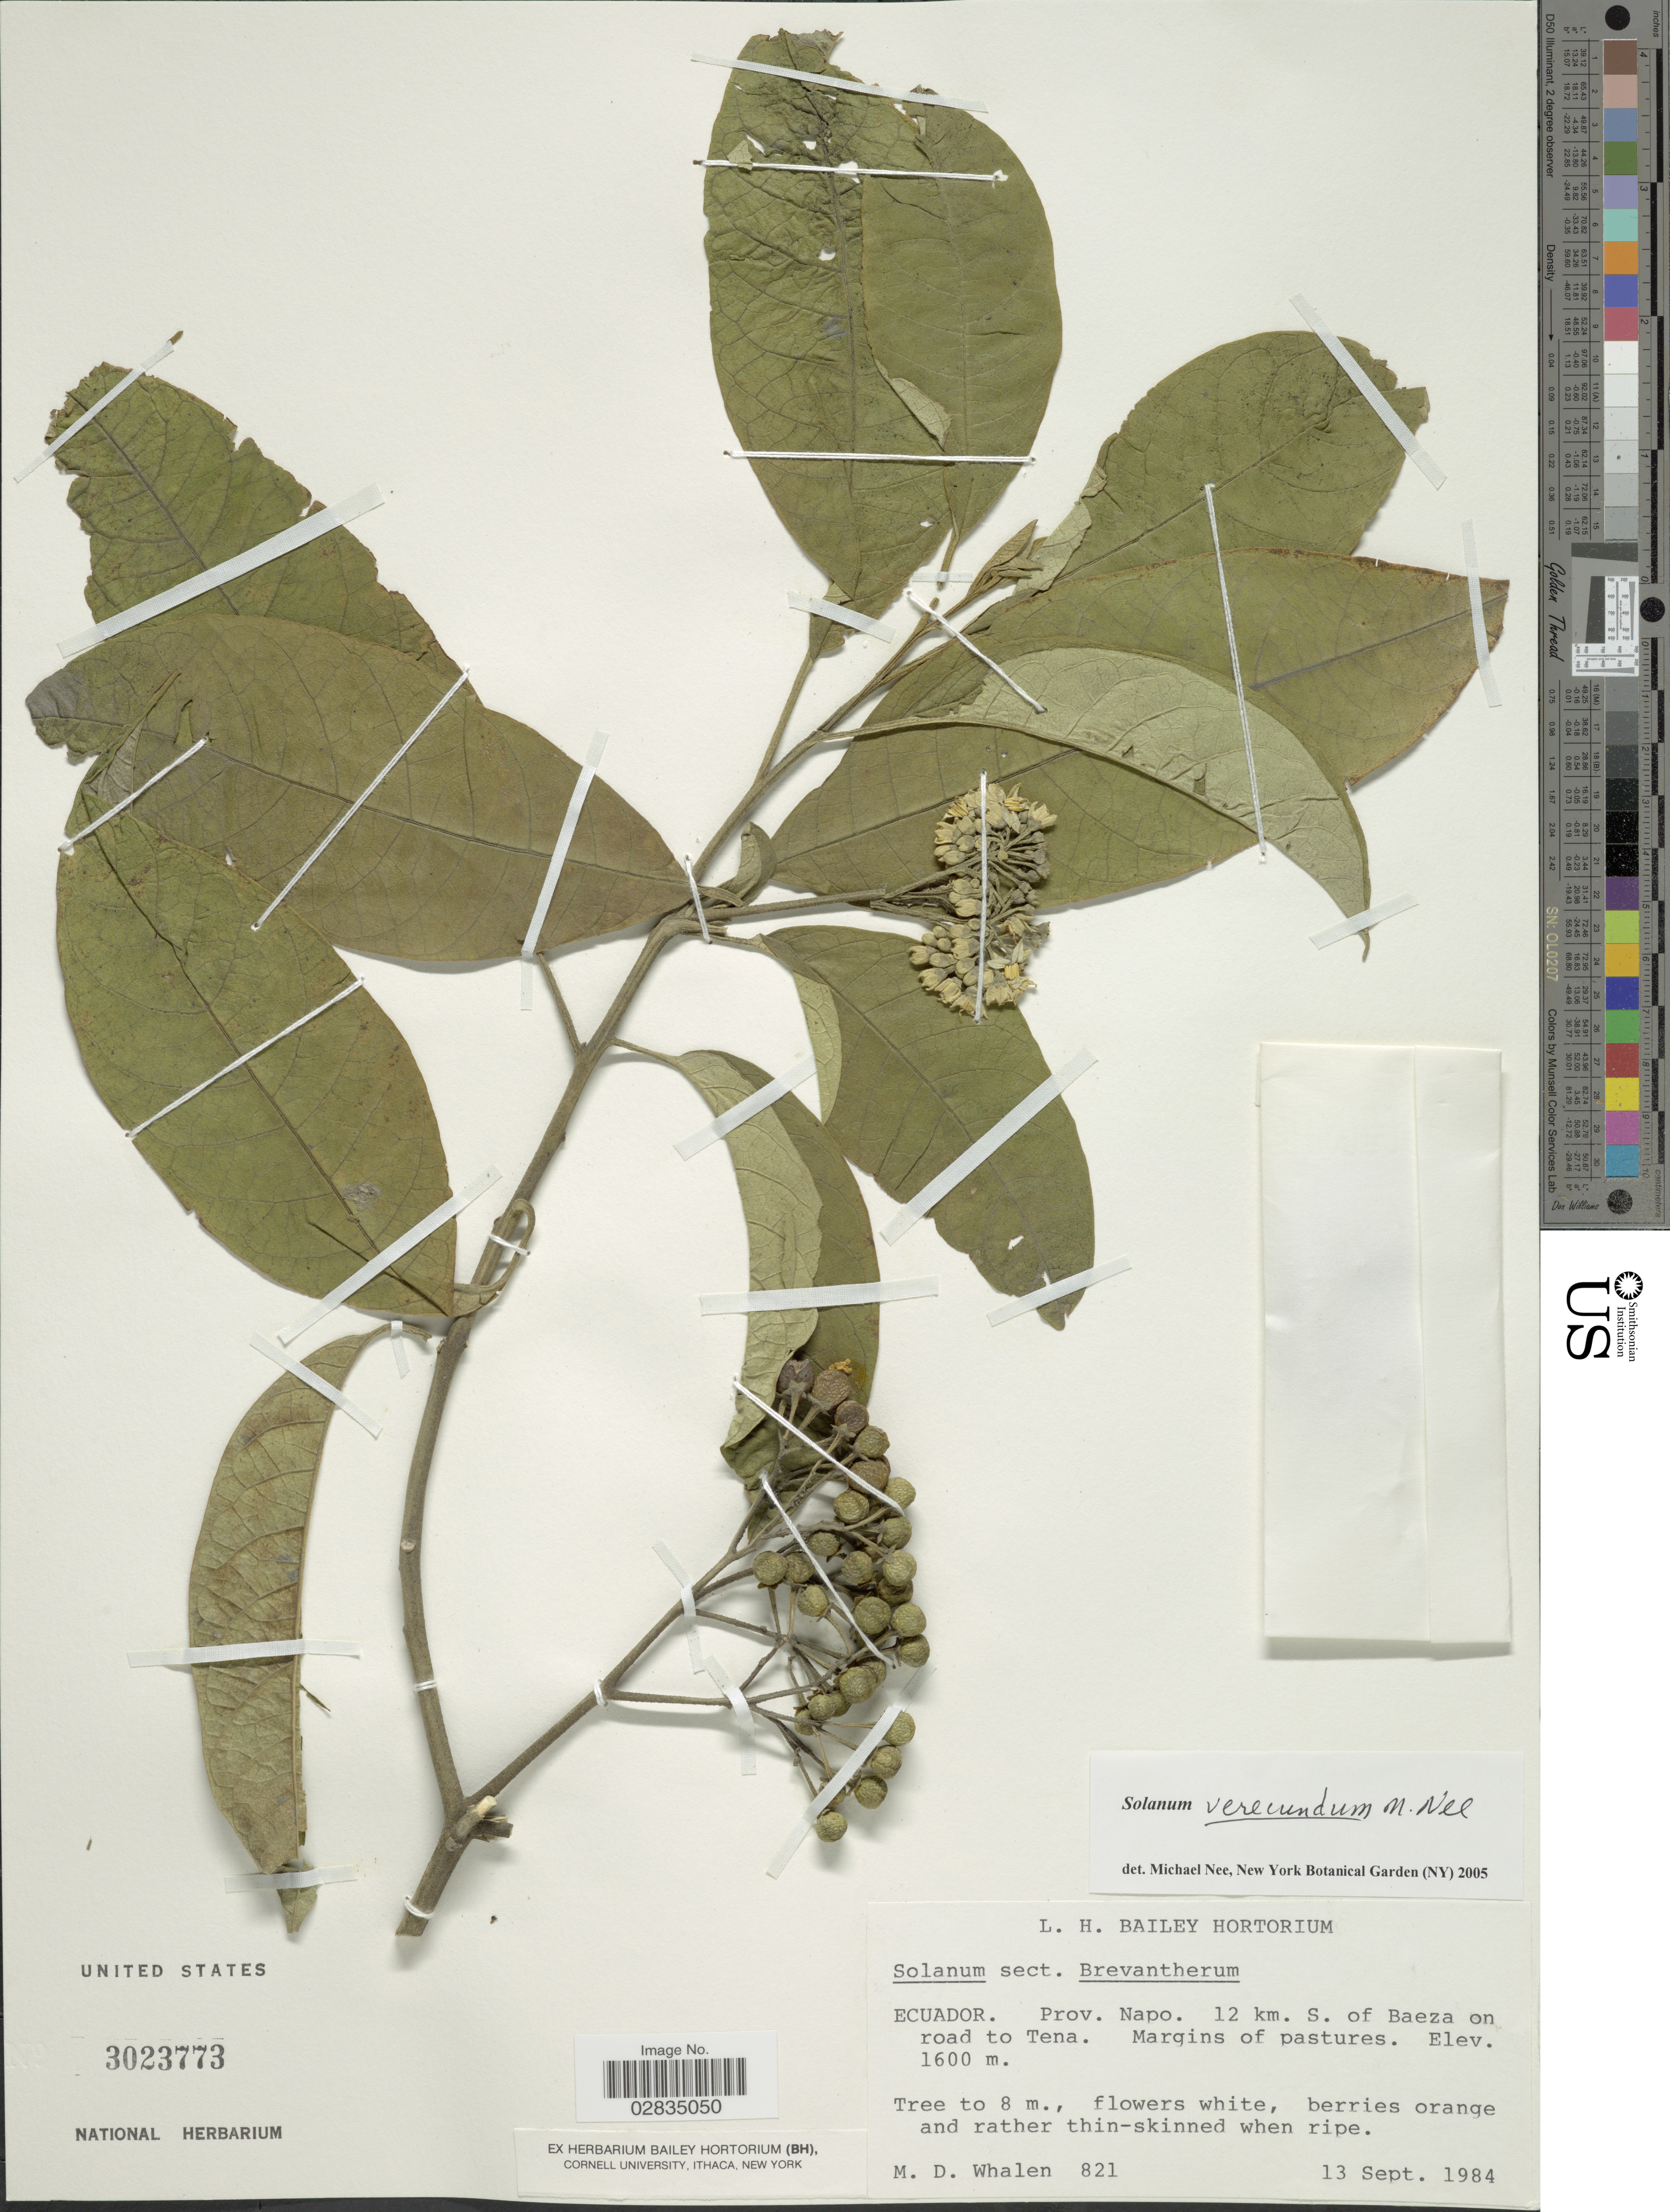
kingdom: Plantae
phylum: Tracheophyta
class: Magnoliopsida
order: Solanales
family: Solanaceae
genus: Solanum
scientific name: Solanum verecundum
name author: M. Nee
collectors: M. Whalen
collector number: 821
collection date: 1984-09-13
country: Ecuador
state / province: Napo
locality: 12 km. S. of Baeza on road to Tena, Margins of pastures.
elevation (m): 1600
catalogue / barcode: US 3023773